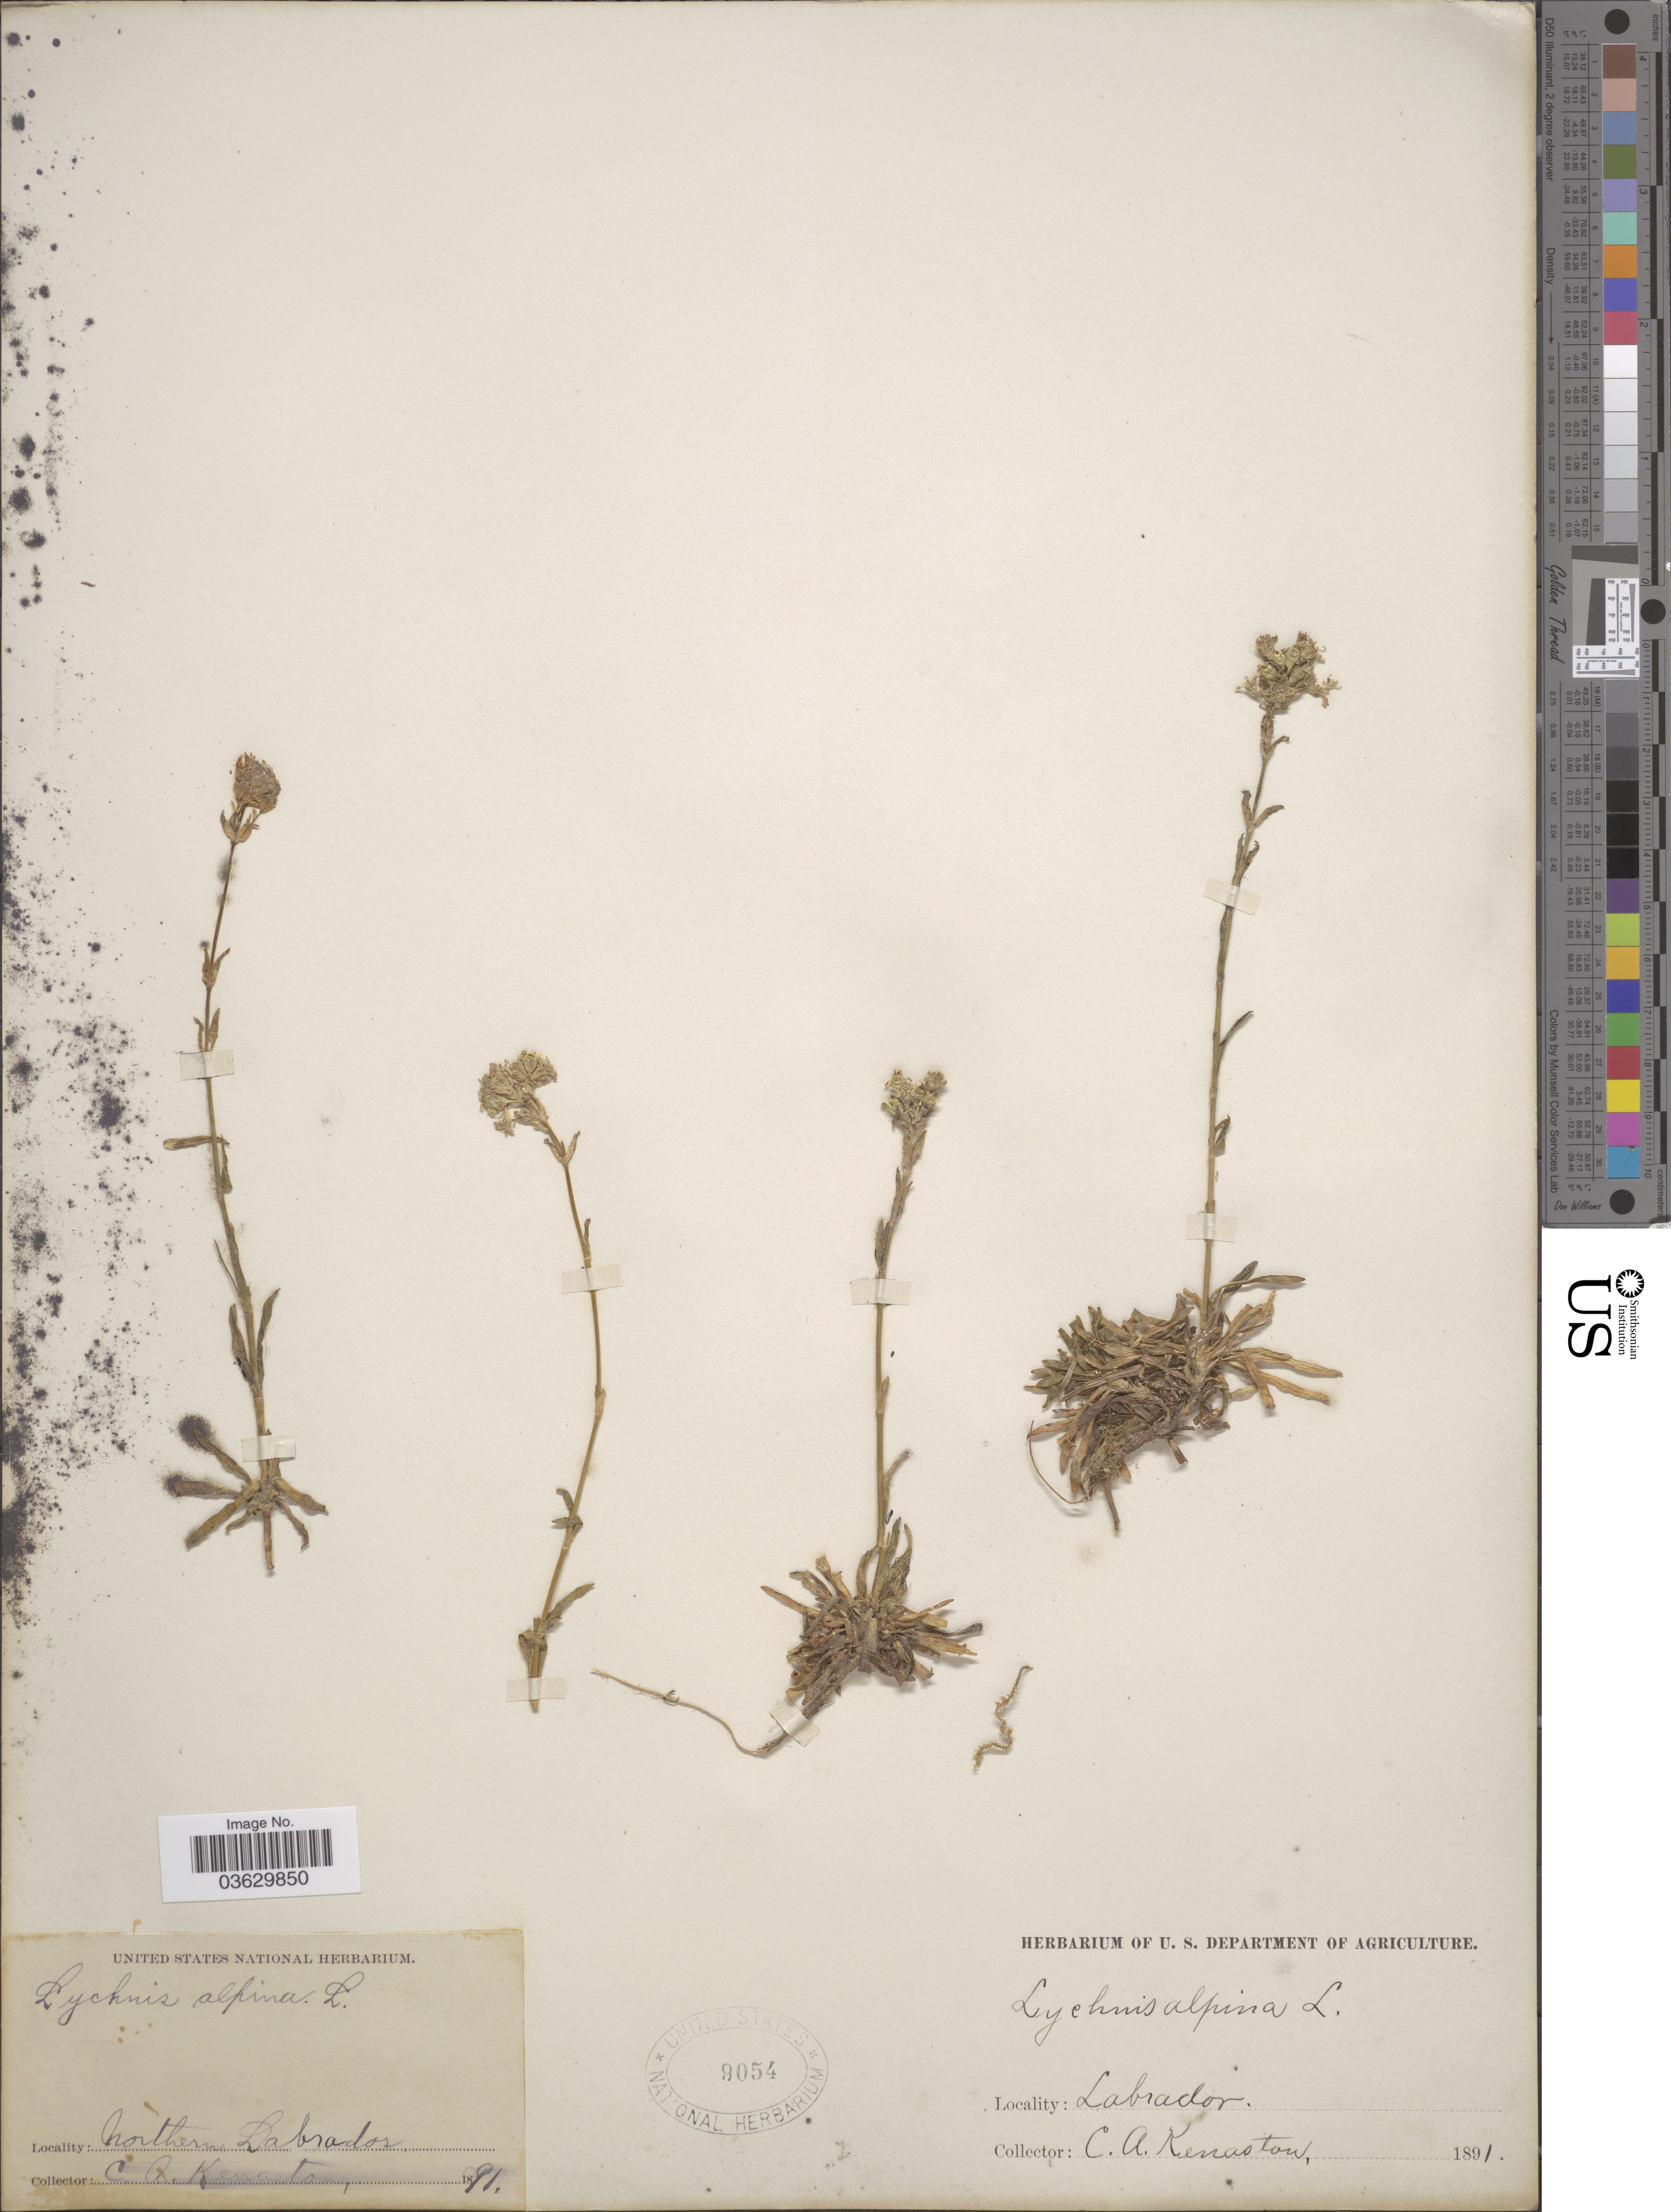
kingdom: Plantae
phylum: Tracheophyta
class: Magnoliopsida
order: Caryophyllales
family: Caryophyllaceae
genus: Viscaria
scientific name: Viscaria alpina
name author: (L.) G. Don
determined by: Strong, Mark T., (BOT), Smithsonian Institution - National Museum of Natural History (UNITED STATES)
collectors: C. A. Kenaston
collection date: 1891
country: Canada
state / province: Newfoundland and Labrador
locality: Labrador. Northern Labrador.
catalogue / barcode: US 9054